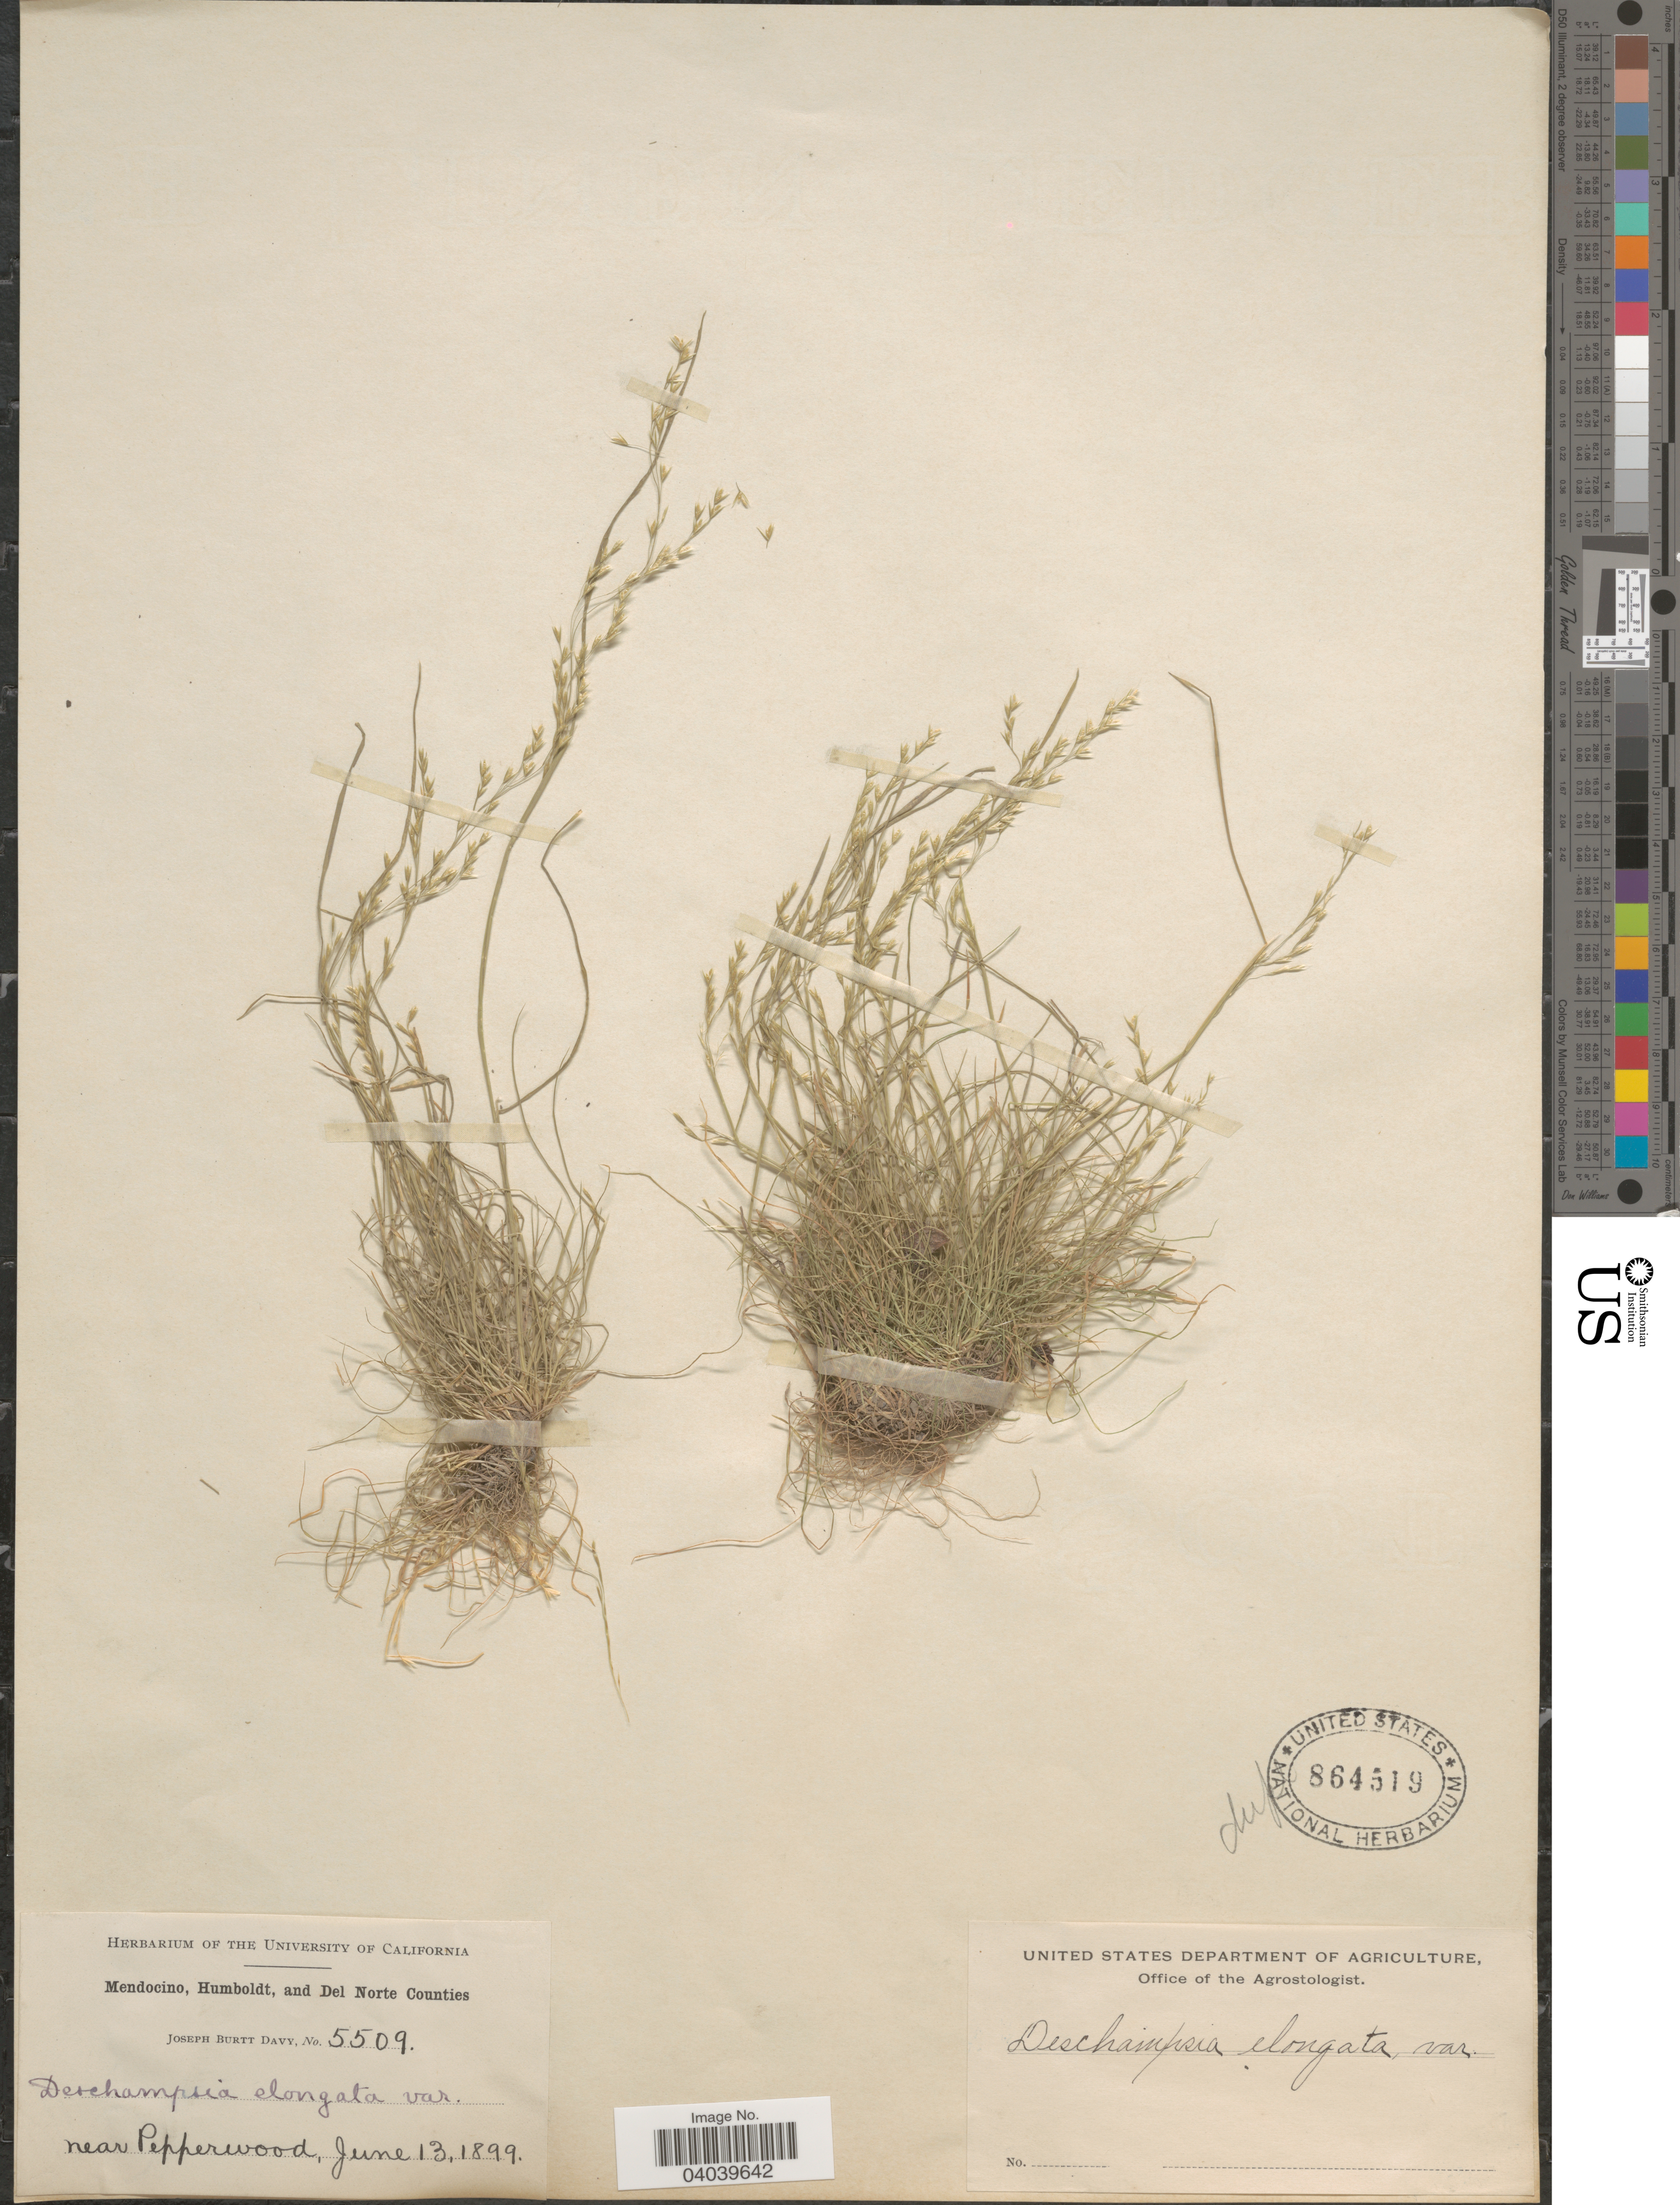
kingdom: Plantae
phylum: Tracheophyta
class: Liliopsida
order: Poales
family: Poaceae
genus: Deschampsia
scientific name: Deschampsia elongata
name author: (Hook.) Munro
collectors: J. Burtt Davy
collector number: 5509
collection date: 1899-06-13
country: United States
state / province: California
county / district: Mendocino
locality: Mendocino, Humboldt, and Del Norte Counties. Near Pepperwood.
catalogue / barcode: US 864519